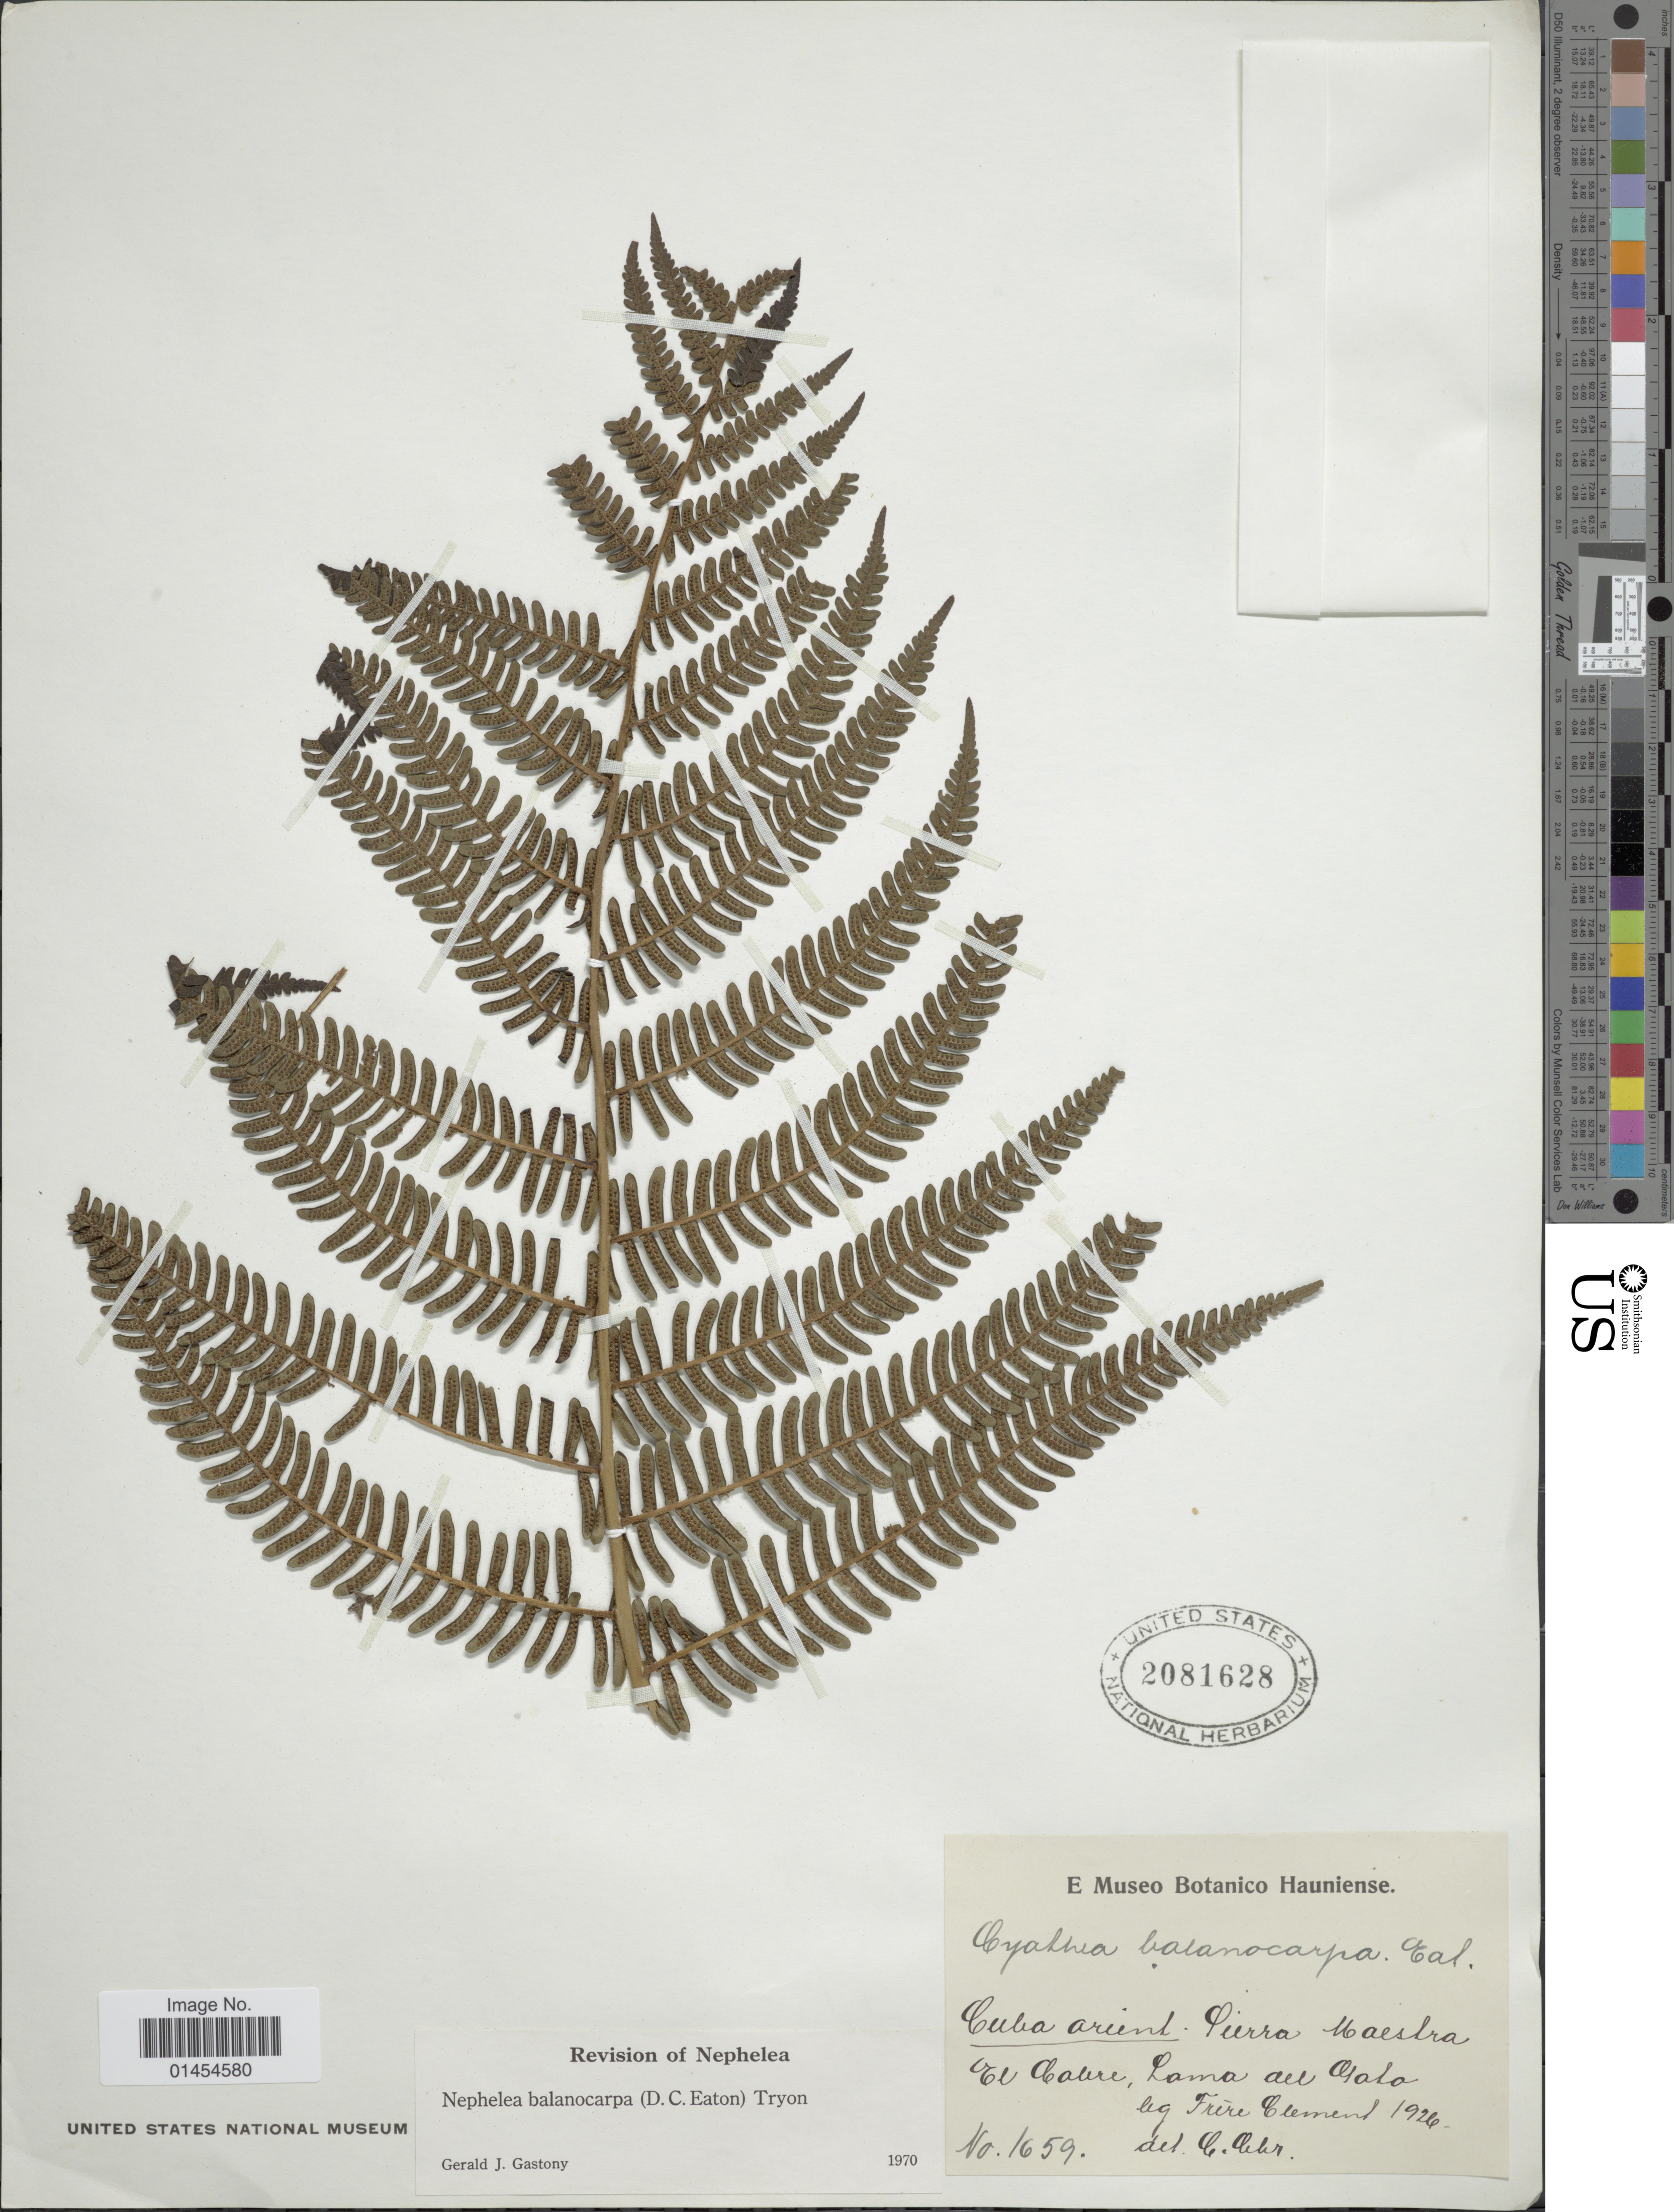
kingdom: Plantae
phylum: Tracheophyta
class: Polypodiopsida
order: Cyatheales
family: Cyatheaceae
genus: Alsophila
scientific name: Alsophila balanocarpa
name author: (D.C. Eaton) D.S. Conant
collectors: B. Clement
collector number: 1659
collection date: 1926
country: Cuba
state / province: Oriente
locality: Sierra Maestra, Le Cobre, Loma del Gato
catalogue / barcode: US 2081628